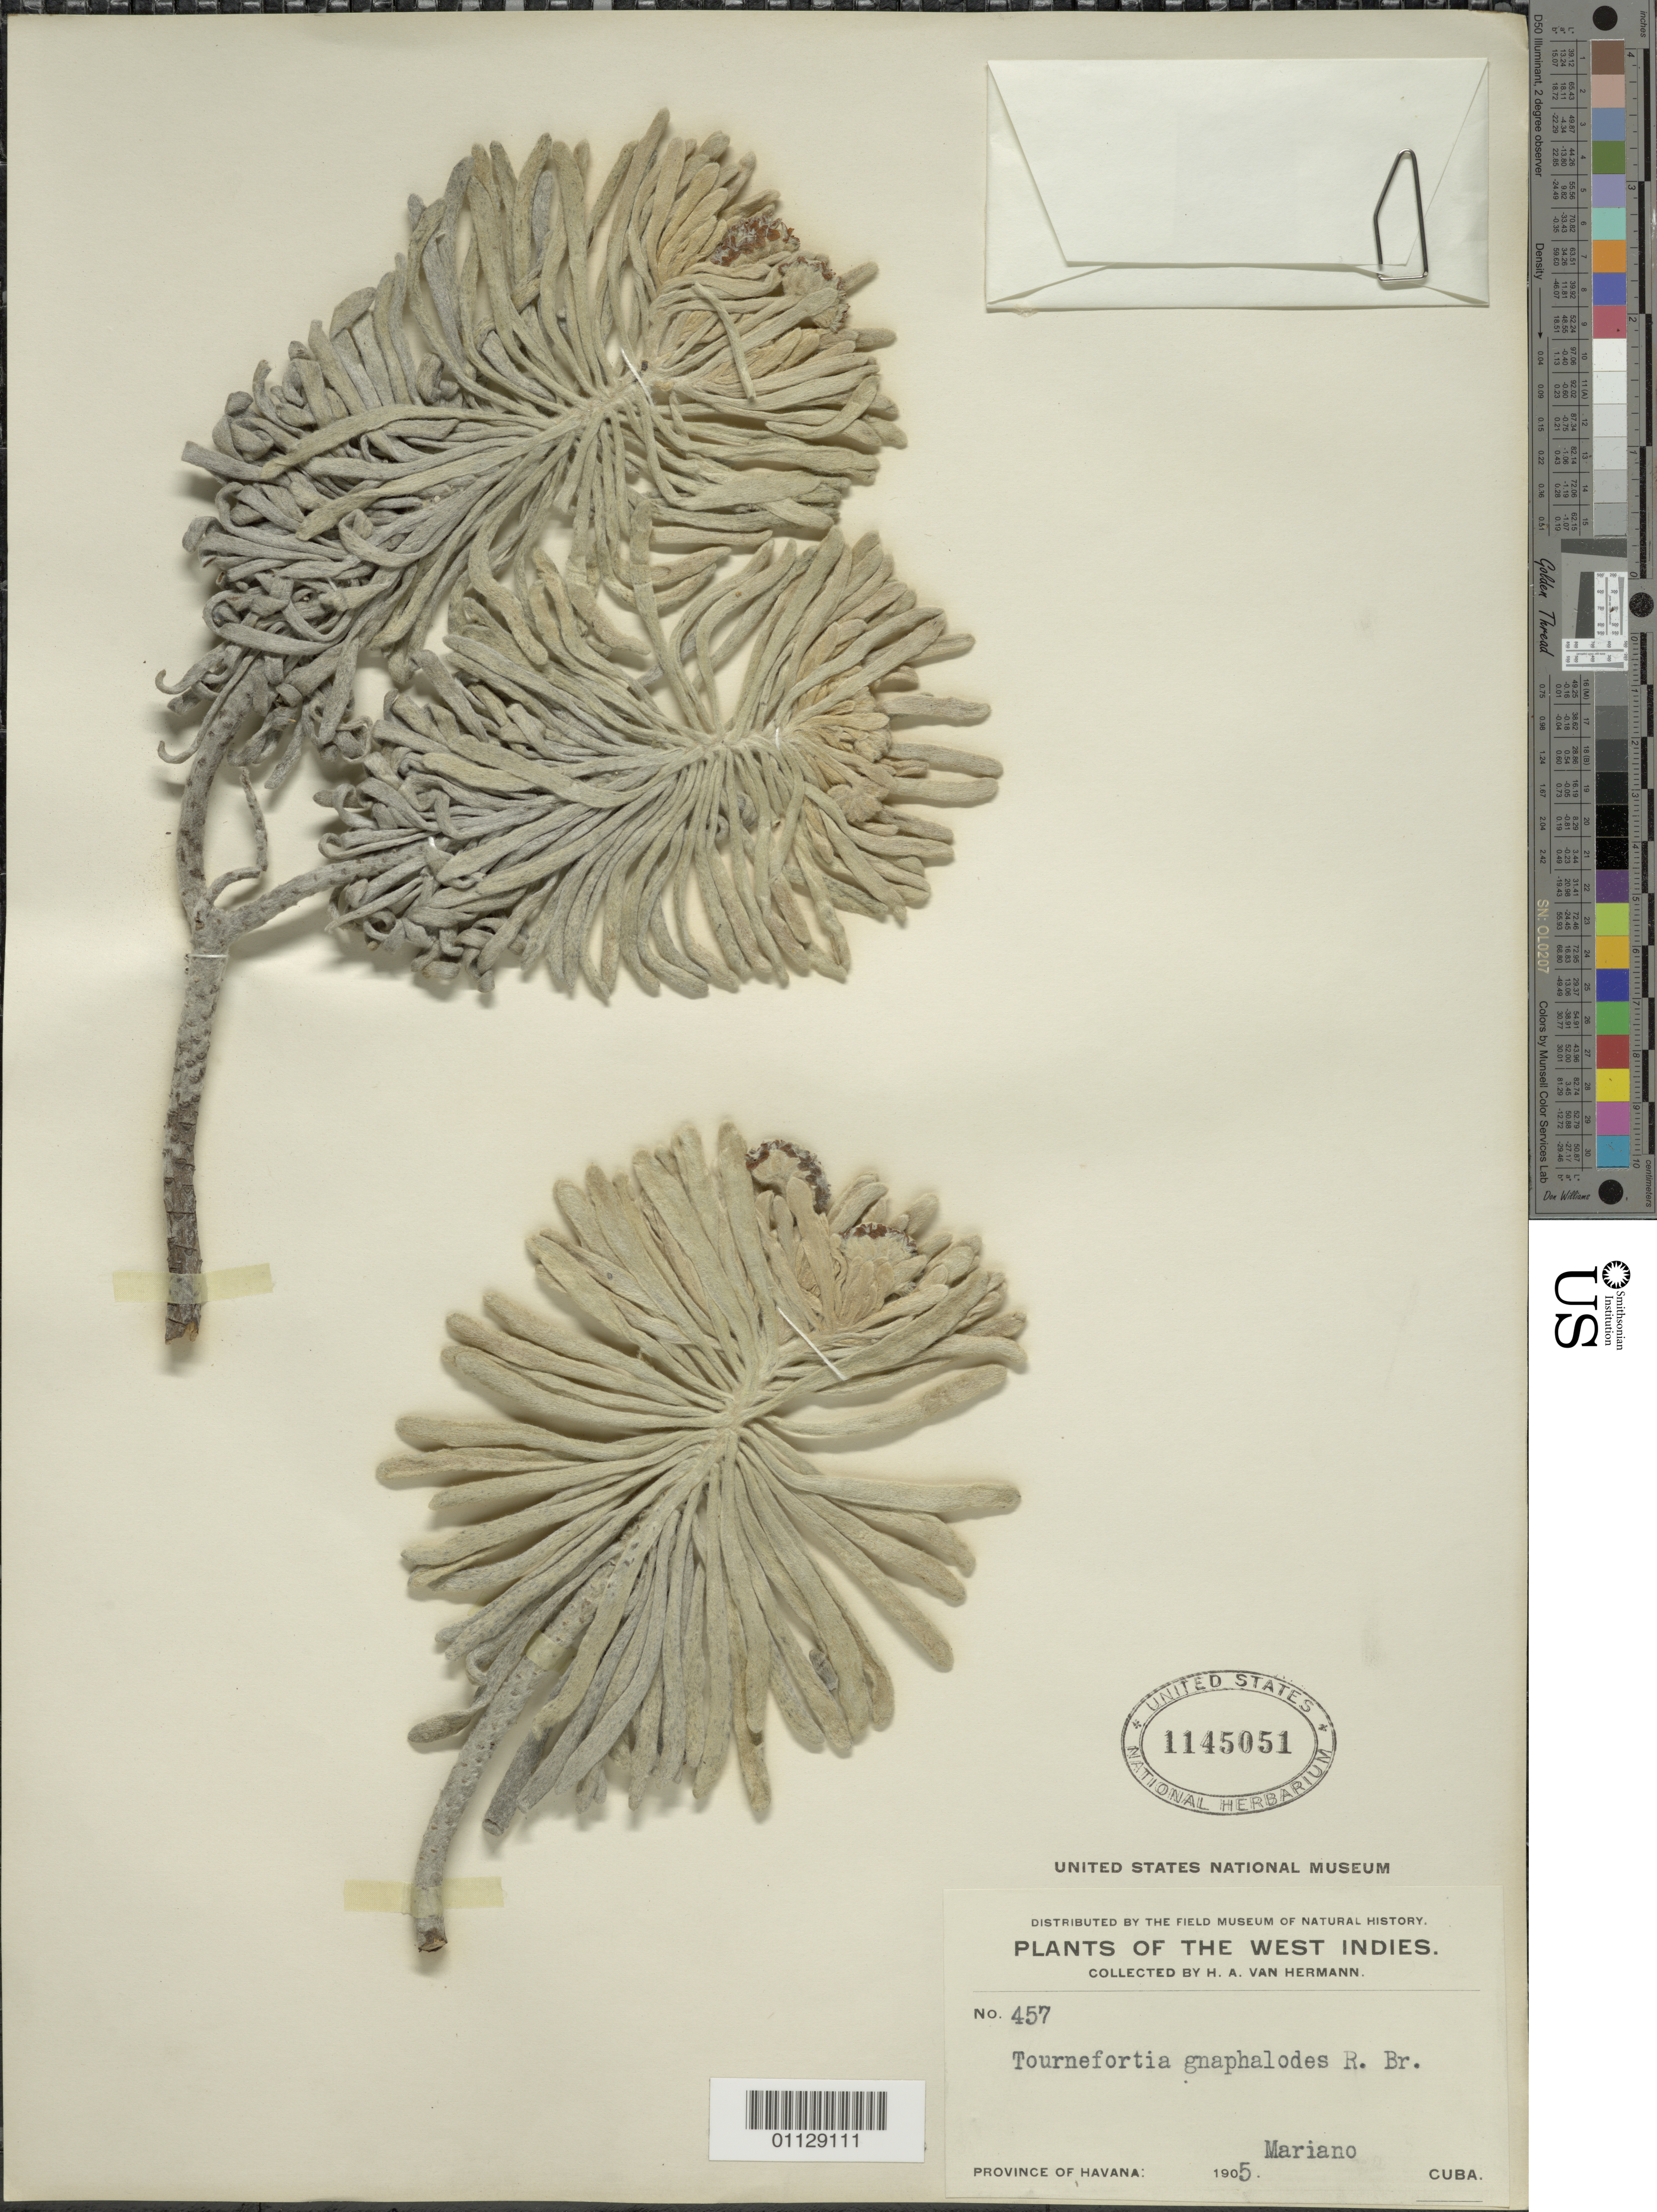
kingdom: Plantae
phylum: Tracheophyta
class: Magnoliopsida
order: Boraginales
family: Heliotropiaceae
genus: Tournefortia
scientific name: Tournefortia gnaphalodes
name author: (L.) R. Br.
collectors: H. A. Van Hermann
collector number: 457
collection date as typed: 1905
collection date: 1905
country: Cuba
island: Cuba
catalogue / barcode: US 1145051